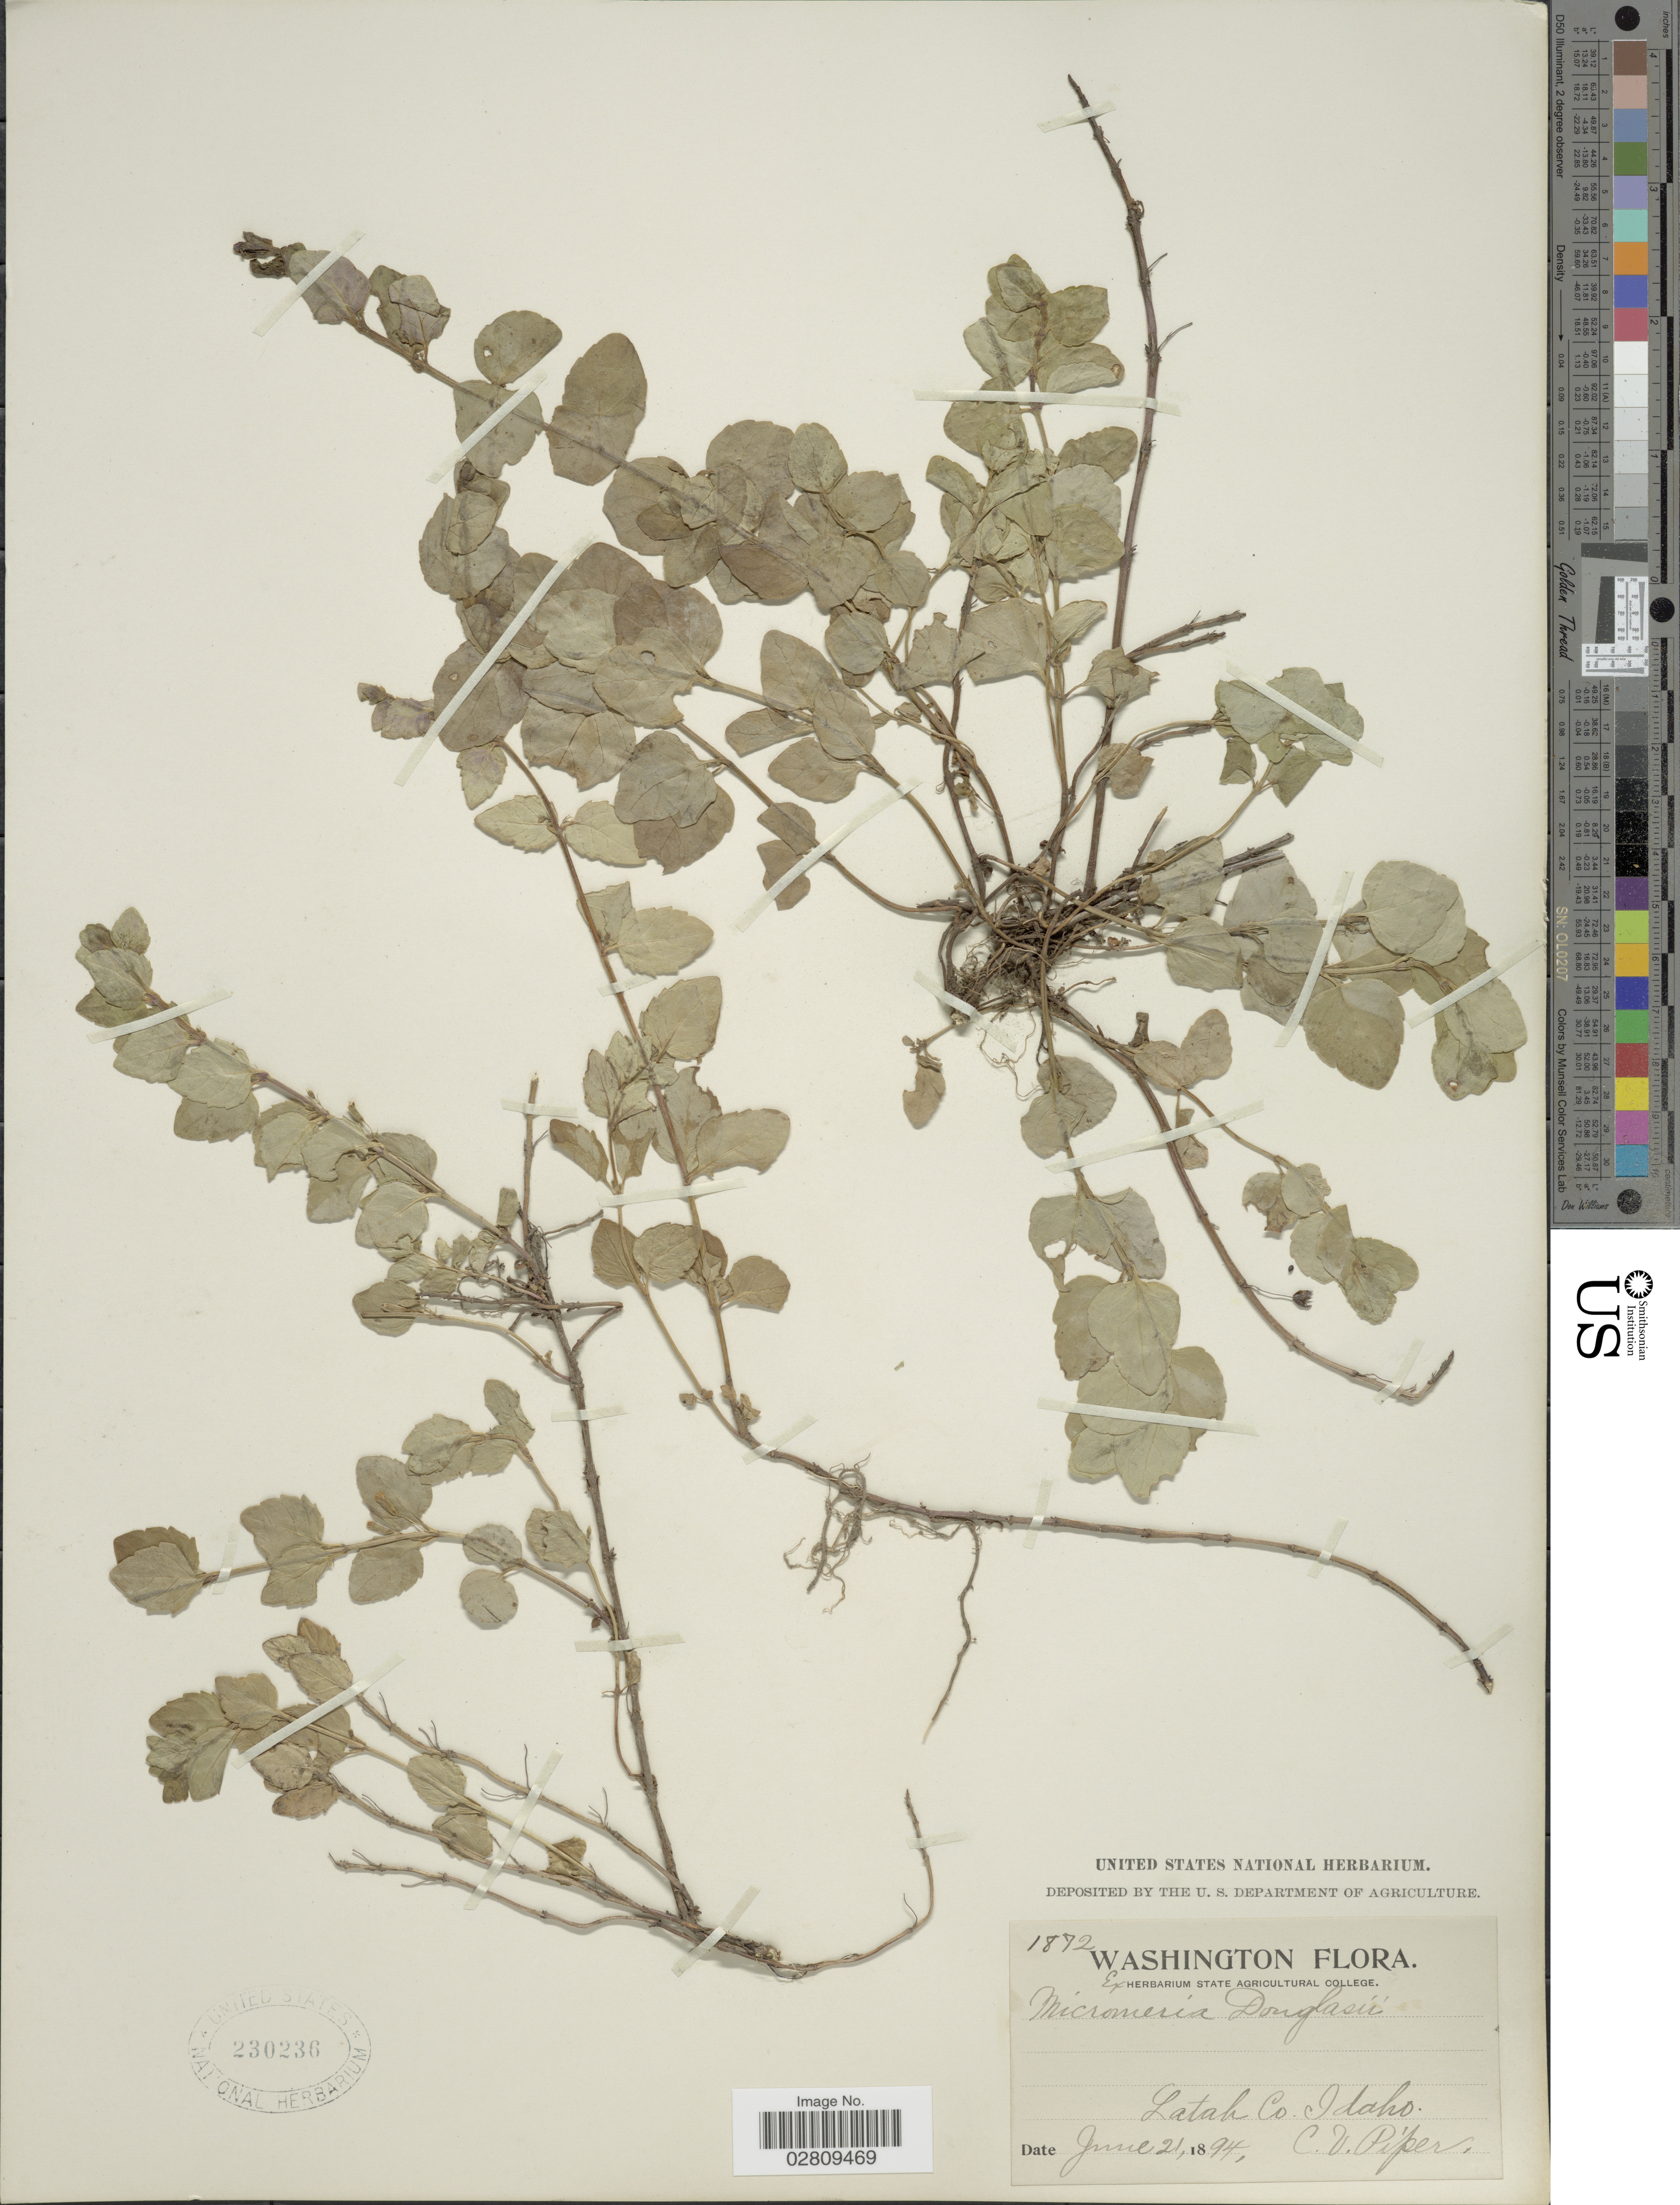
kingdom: Plantae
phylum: Tracheophyta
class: Magnoliopsida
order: Lamiales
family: Lamiaceae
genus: Micromeria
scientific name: Micromeria douglasii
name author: Benth.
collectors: C. V. Piper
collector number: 1872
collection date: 1894-06-21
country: United States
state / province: Idaho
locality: Latah Co.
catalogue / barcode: US 230236